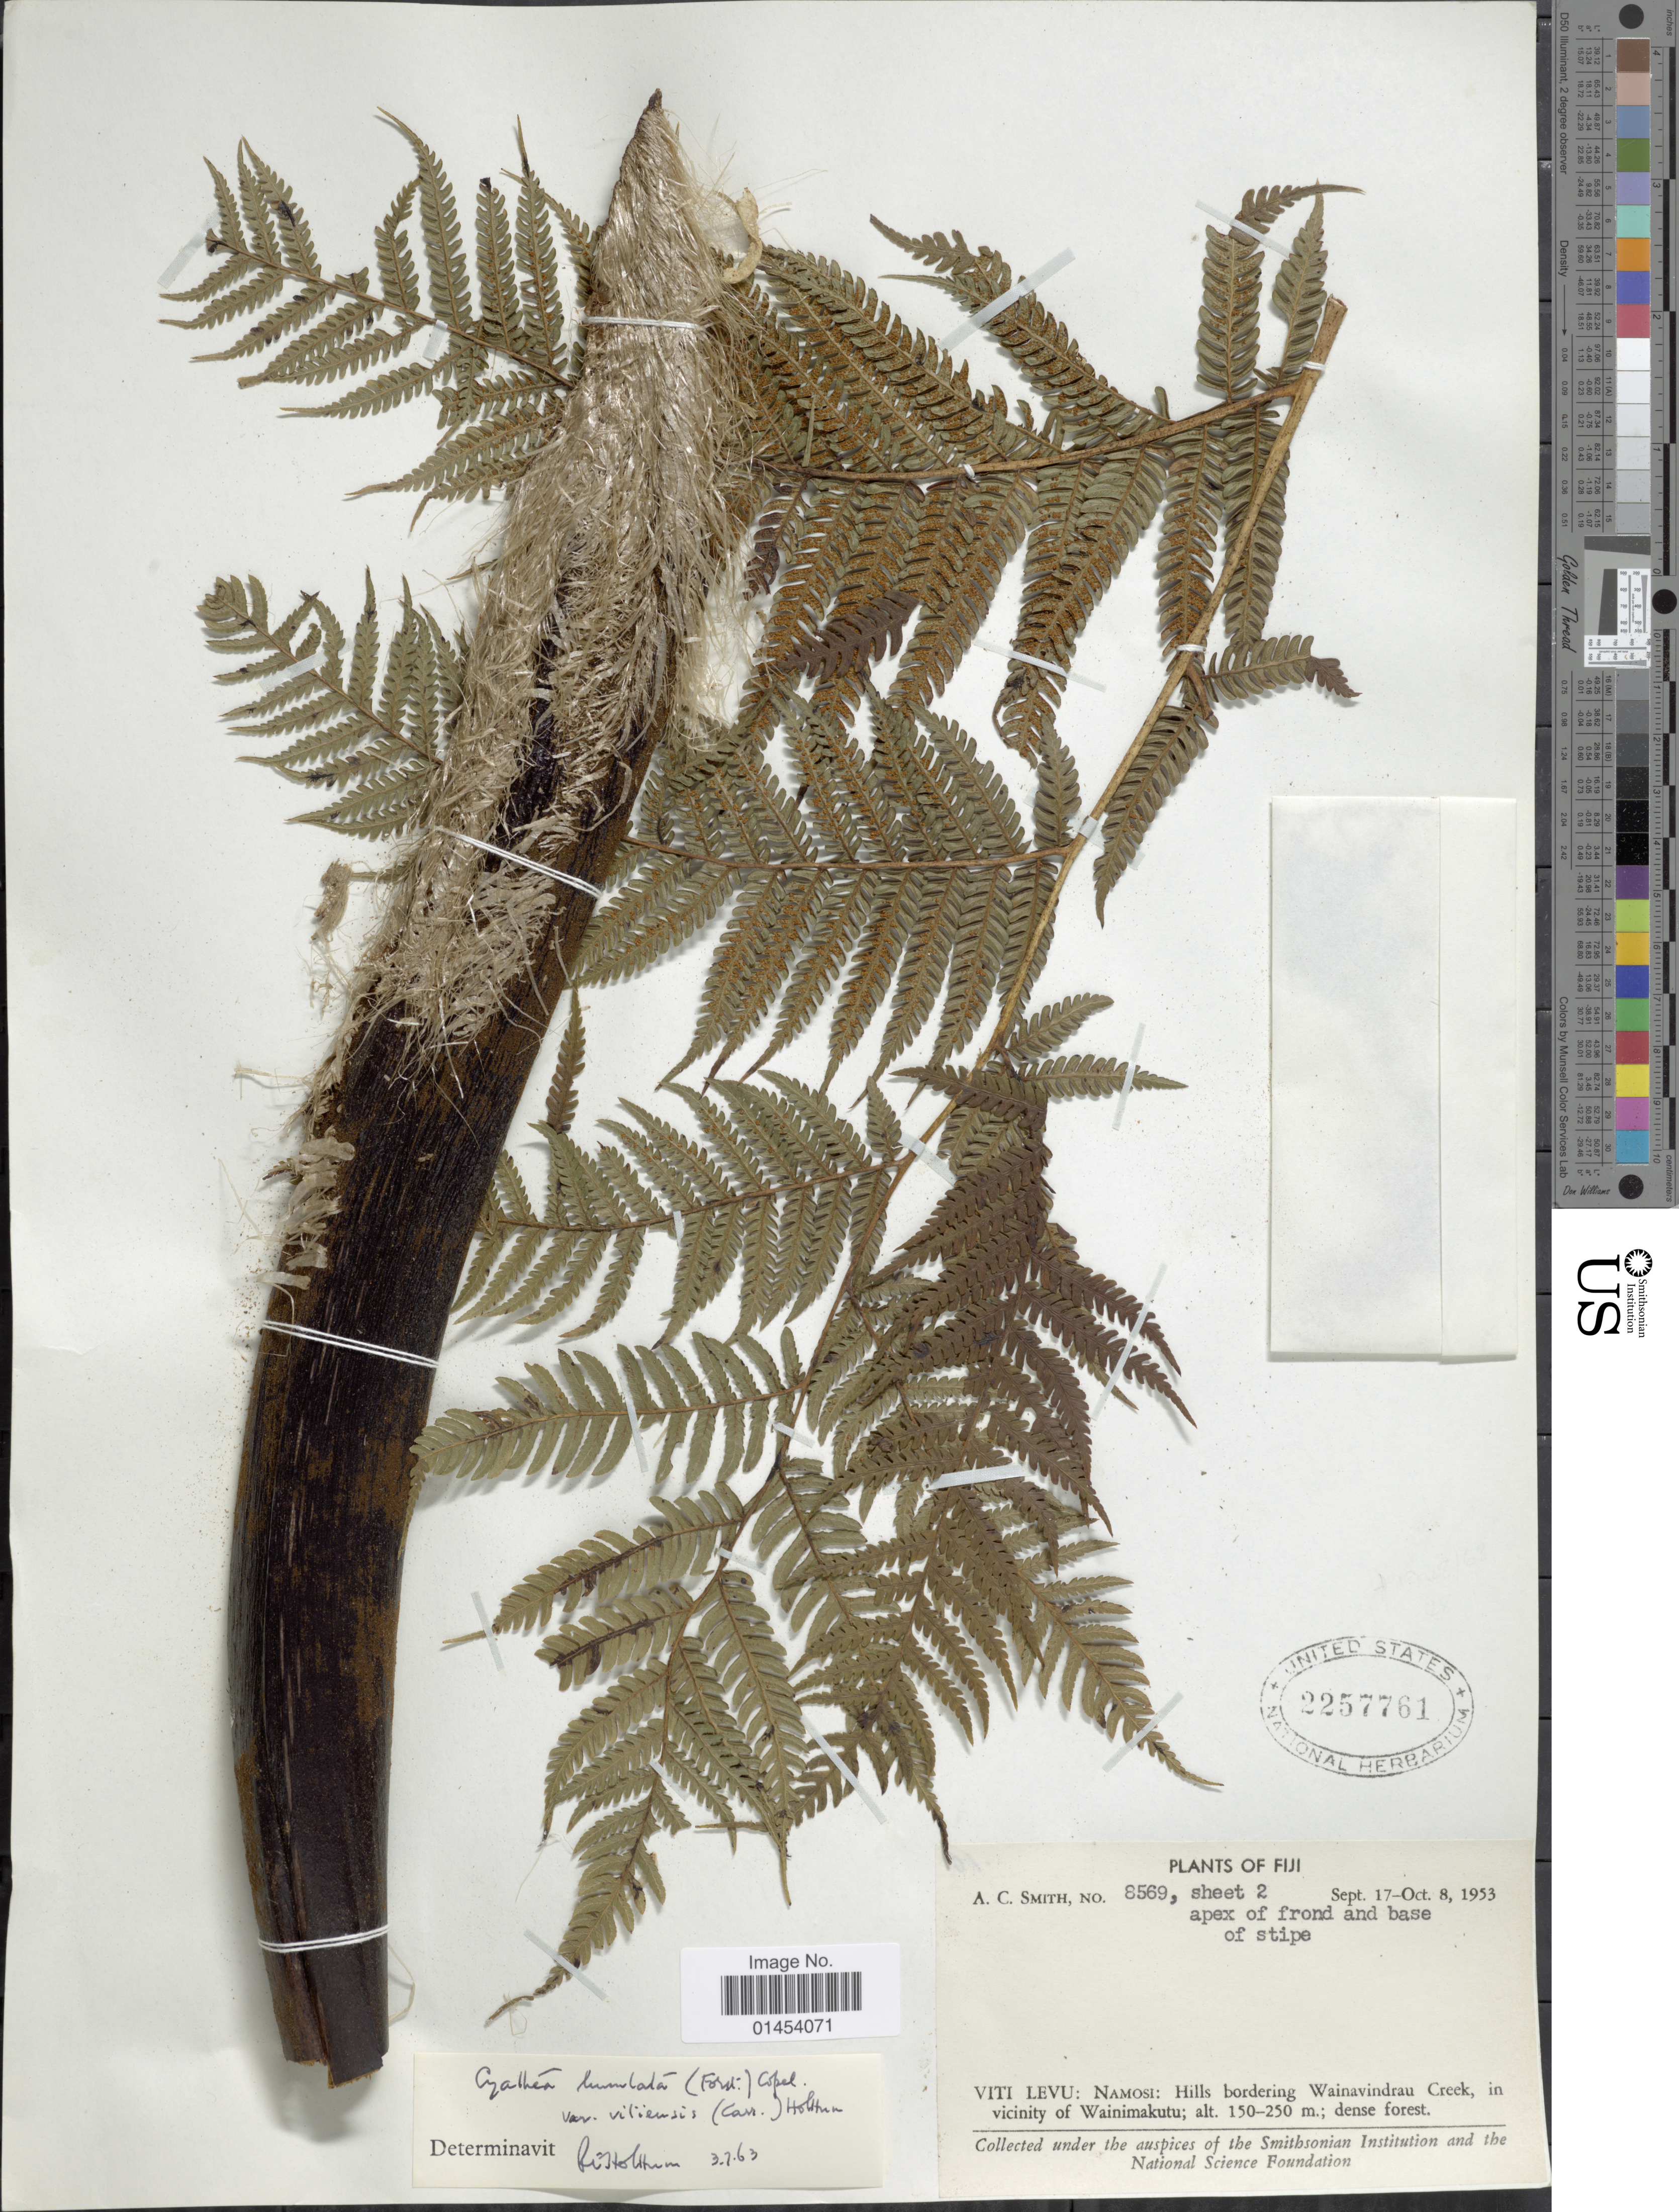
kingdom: Plantae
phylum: Tracheophyta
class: Polypodiopsida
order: Cyatheales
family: Cyatheaceae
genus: Cyathea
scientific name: Cyathea lunulata var. vitiensis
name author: (Carruth.)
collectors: A. C. Smith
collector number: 8569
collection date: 1953-09-17/1953-10-08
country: Fiji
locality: Viti Levu: Namosi: Hills bordering Wainavindrau Creek, in vicinity of Wainimakutu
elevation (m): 150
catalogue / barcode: US 2257761